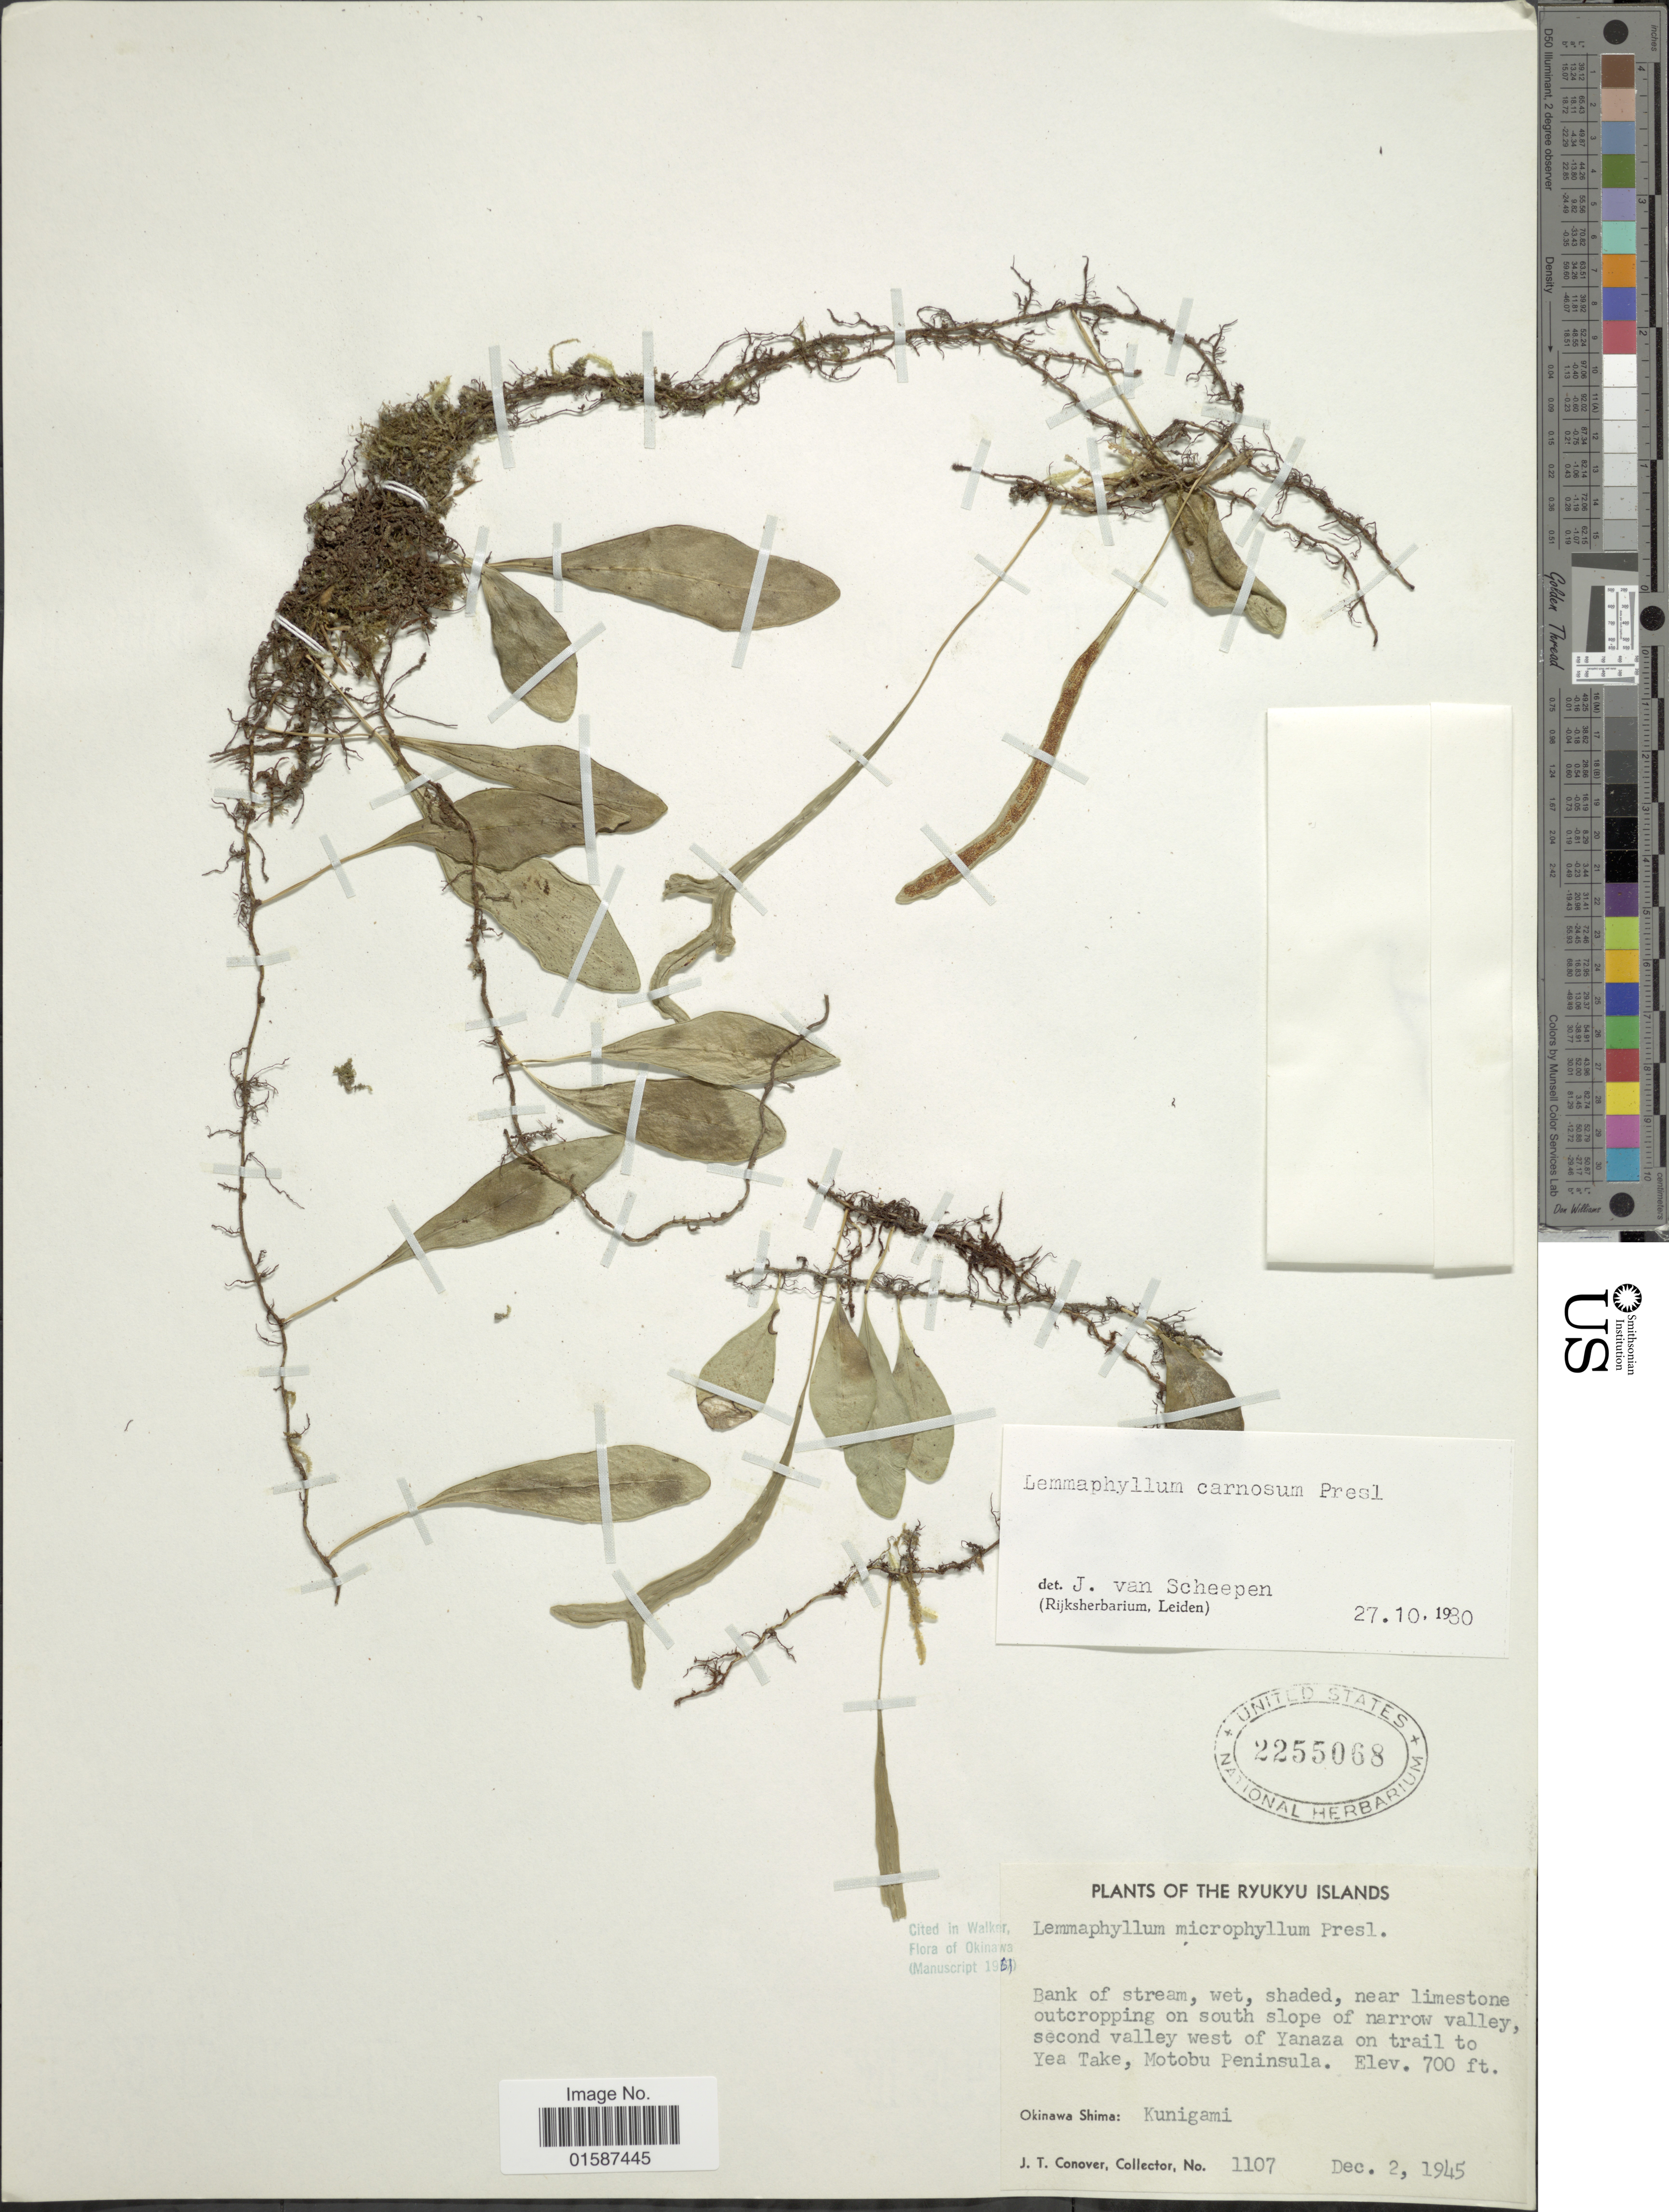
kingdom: Plantae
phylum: Tracheophyta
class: Polypodiopsida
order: Polypodiales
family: Polypodiaceae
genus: Lemmaphyllum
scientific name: Lemmaphyllum carnosum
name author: (J. Sm. ex Hook.) C. Presl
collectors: J. T. Conover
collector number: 1107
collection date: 1945-12-02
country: Japan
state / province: Okinawa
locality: Rykukyu Islands, Okinawa Shima: Kunigami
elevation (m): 213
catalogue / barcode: US 2255068